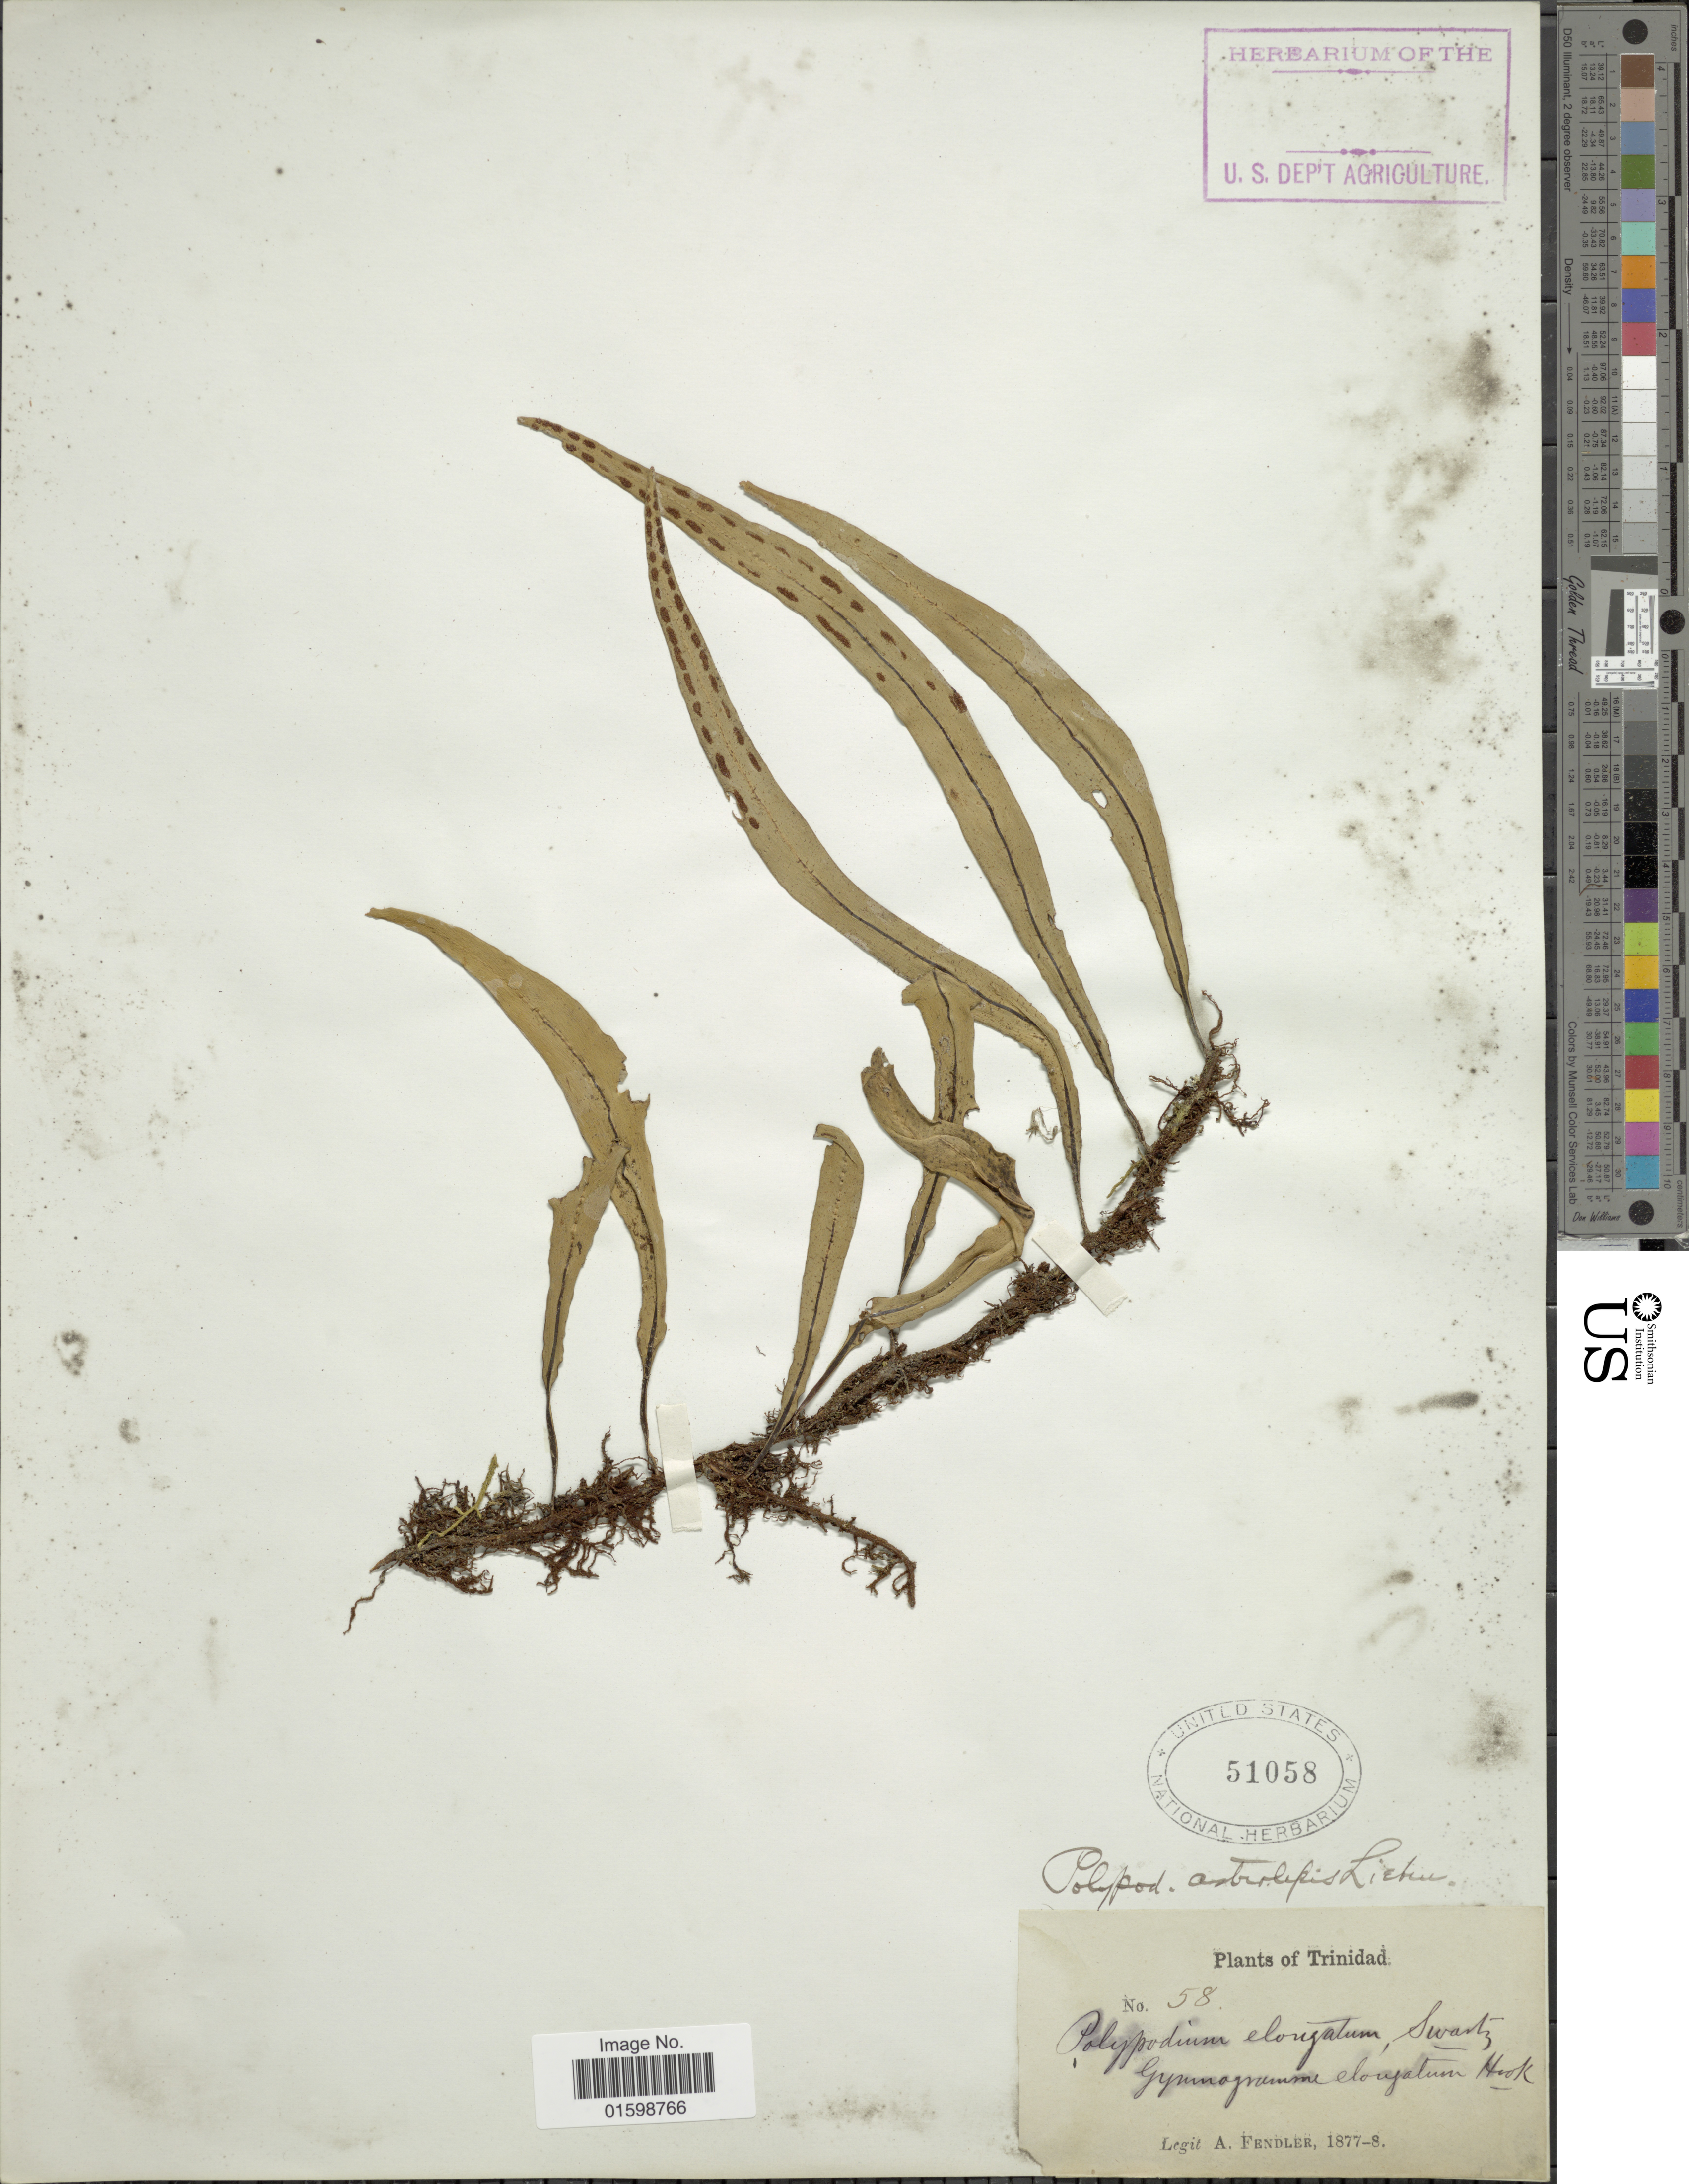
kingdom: Plantae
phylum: Tracheophyta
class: Polypodiopsida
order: Polypodiales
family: Polypodiaceae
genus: Pleopeltis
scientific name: Pleopeltis astrolepis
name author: (Liebm.) E. Fourn.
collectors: A. Fendler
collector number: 58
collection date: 1877/1888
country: Trinidad and Tobago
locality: Trinidad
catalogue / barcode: US 51058